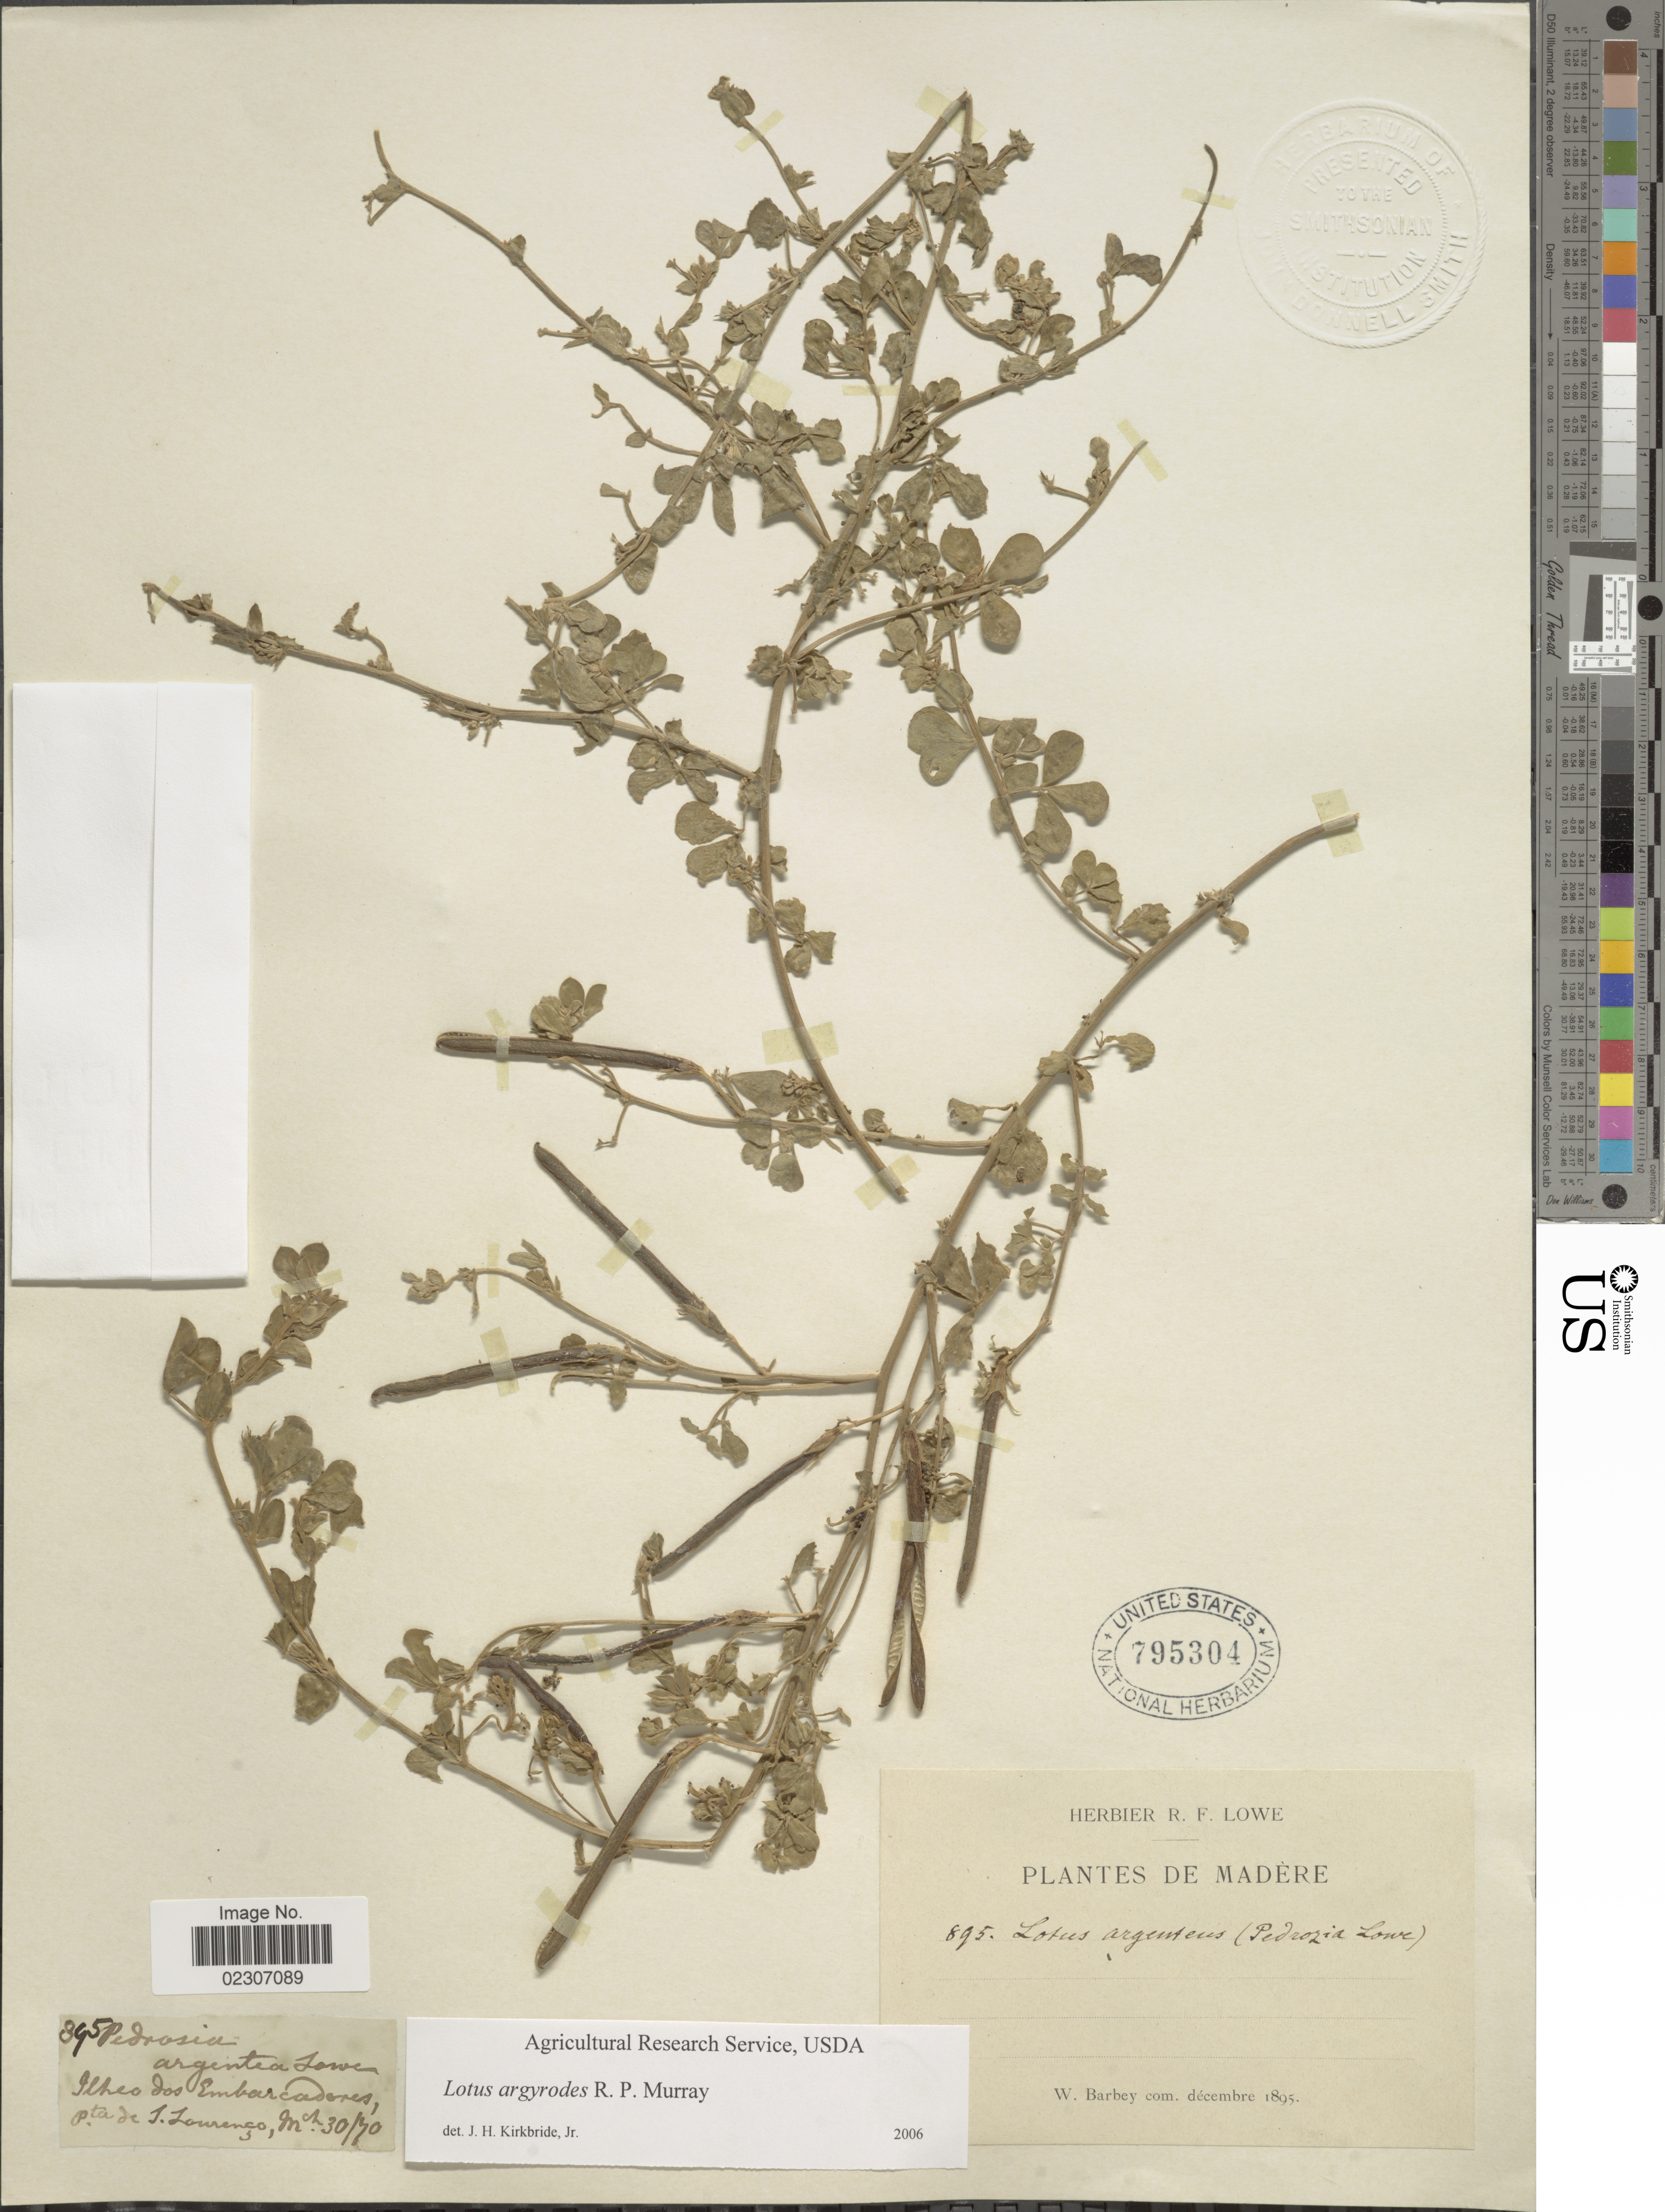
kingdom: Plantae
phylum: Tracheophyta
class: Magnoliopsida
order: Fabales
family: Fabaceae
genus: Lotus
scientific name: Lotus argyrodes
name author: R.P. Murray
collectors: W. Barbey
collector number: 895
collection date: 1895-12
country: Portugal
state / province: Madeira (Aut. Reg.)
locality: Madère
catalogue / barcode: US 795304